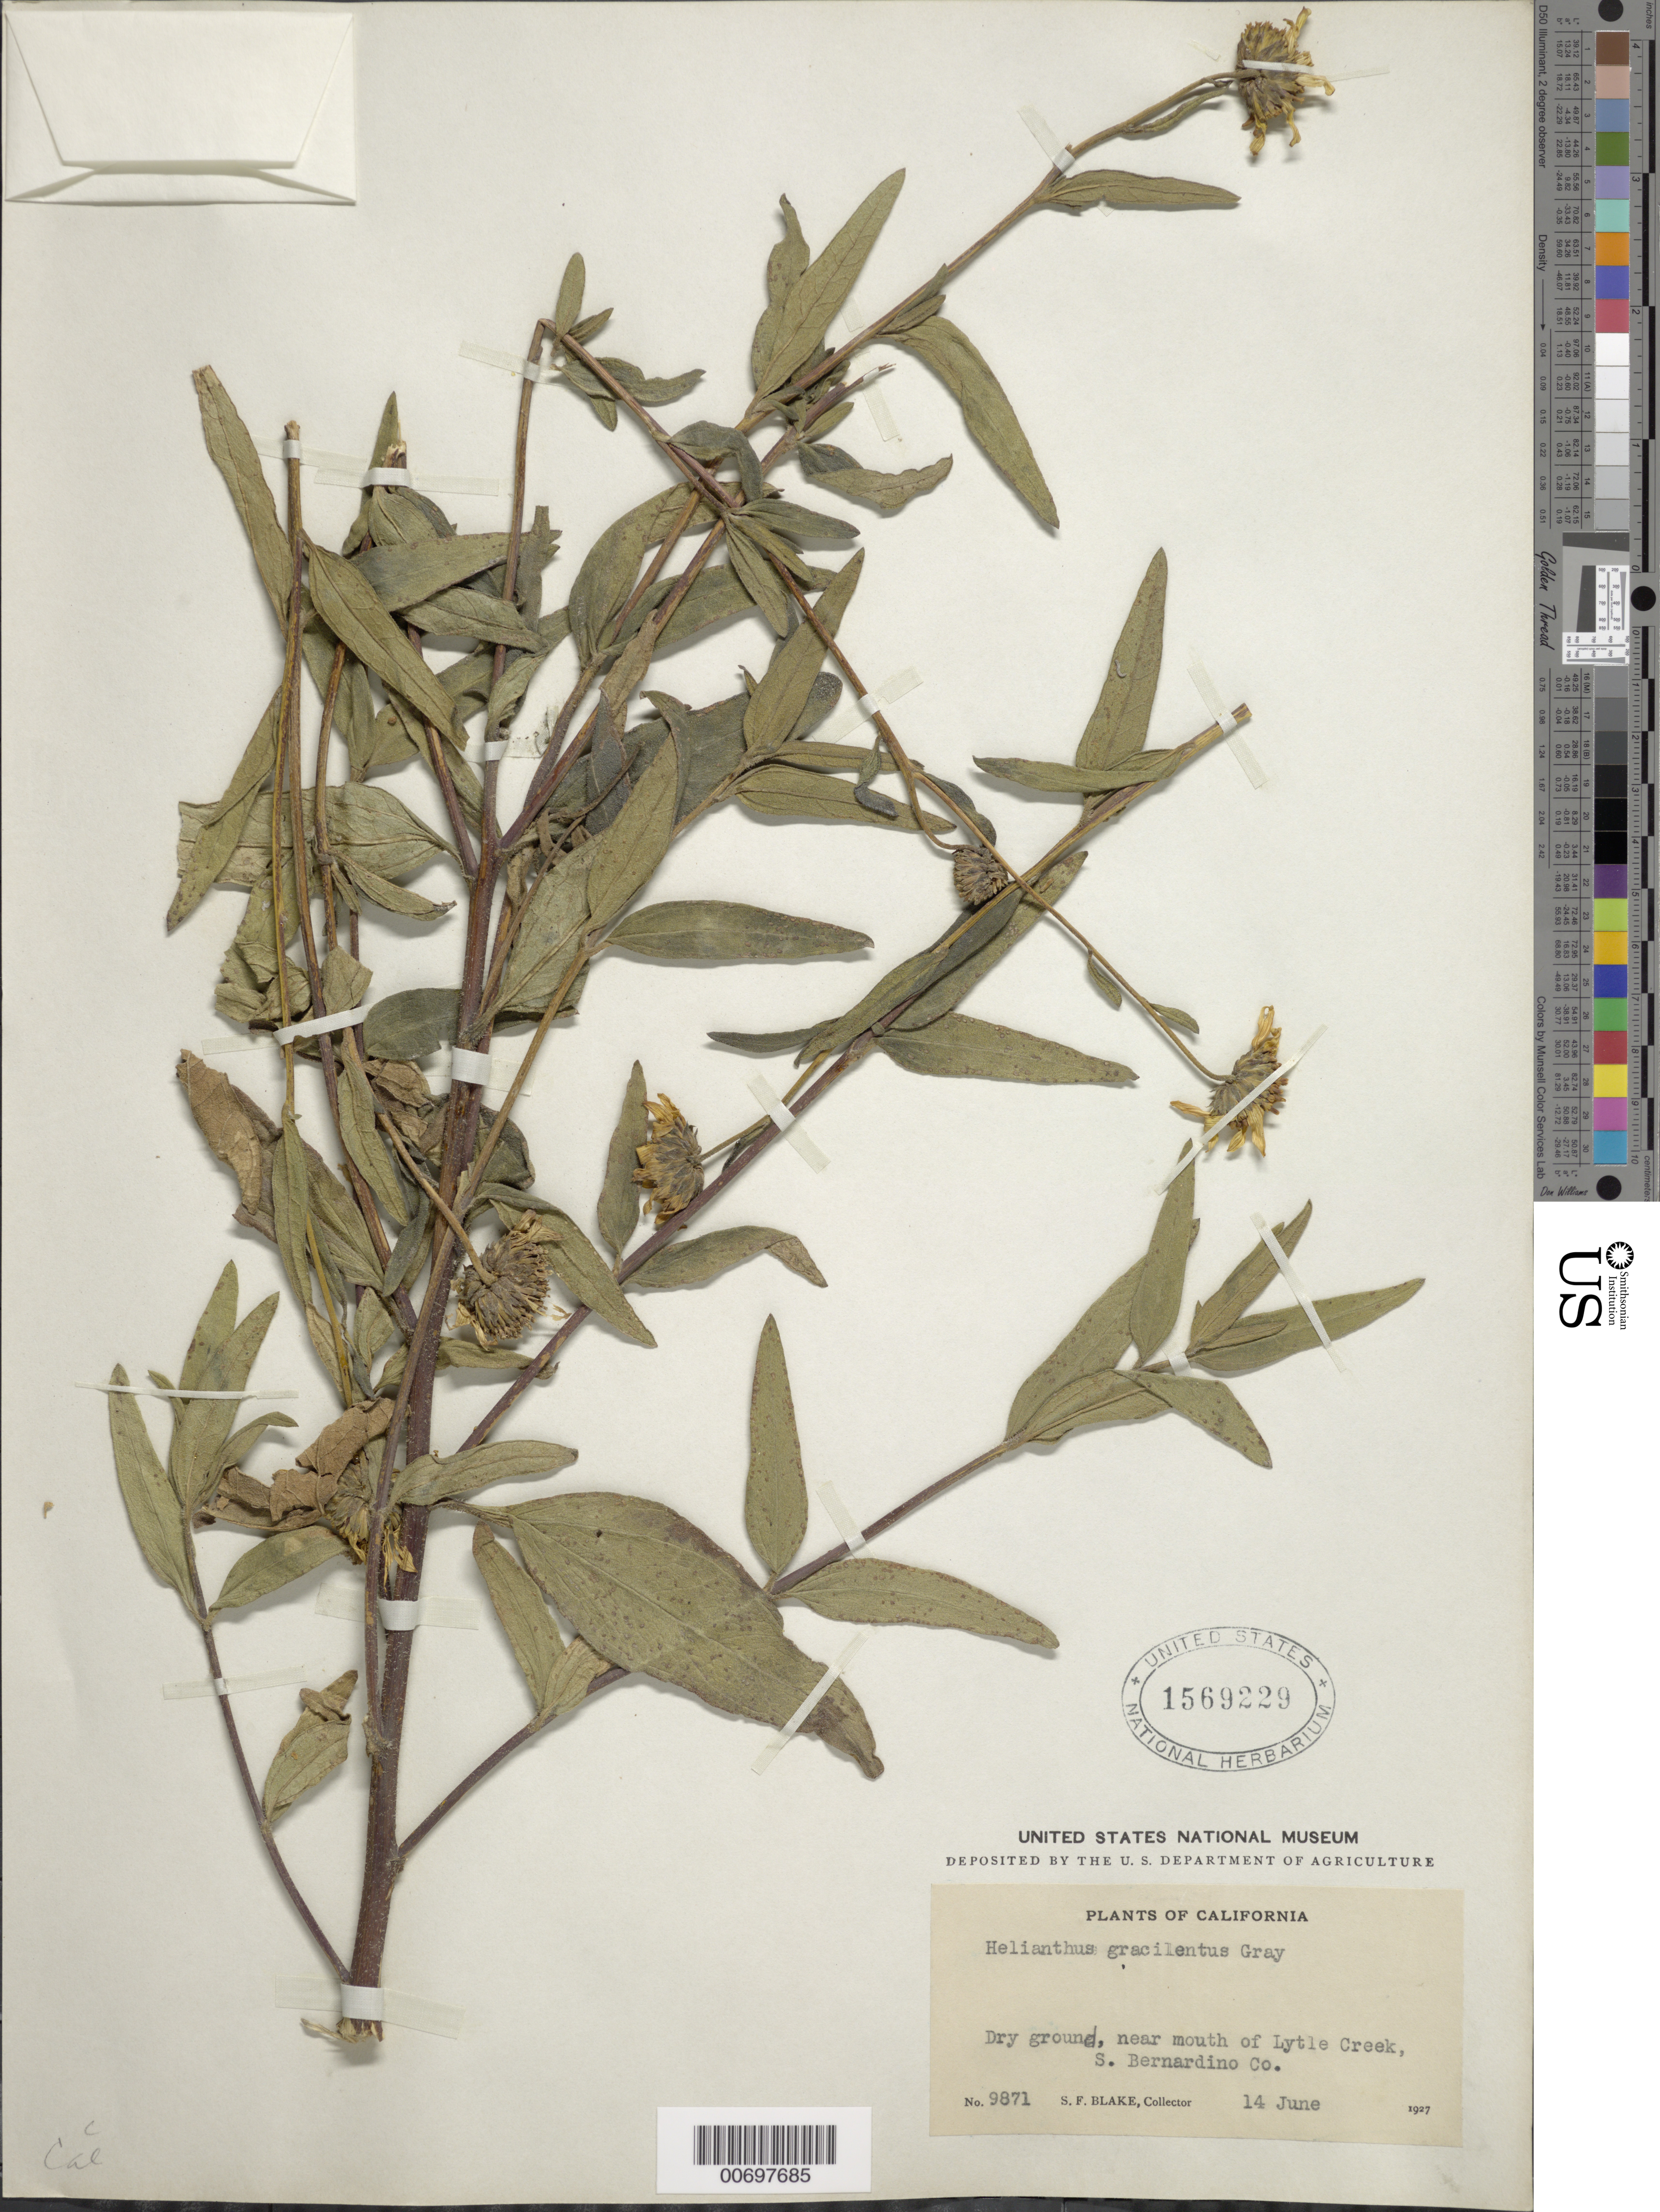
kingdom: Plantae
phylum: Tracheophyta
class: Magnoliopsida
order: Asterales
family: Asteraceae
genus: Helianthus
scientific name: Helianthus gracilentus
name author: A. Gray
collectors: S. Blake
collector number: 9871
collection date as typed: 14 Jun 1927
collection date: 1927-06-14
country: United States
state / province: California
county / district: San Bernardino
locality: Near mouth of Lytle Creek.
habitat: Dry ground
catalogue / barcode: US 1569229